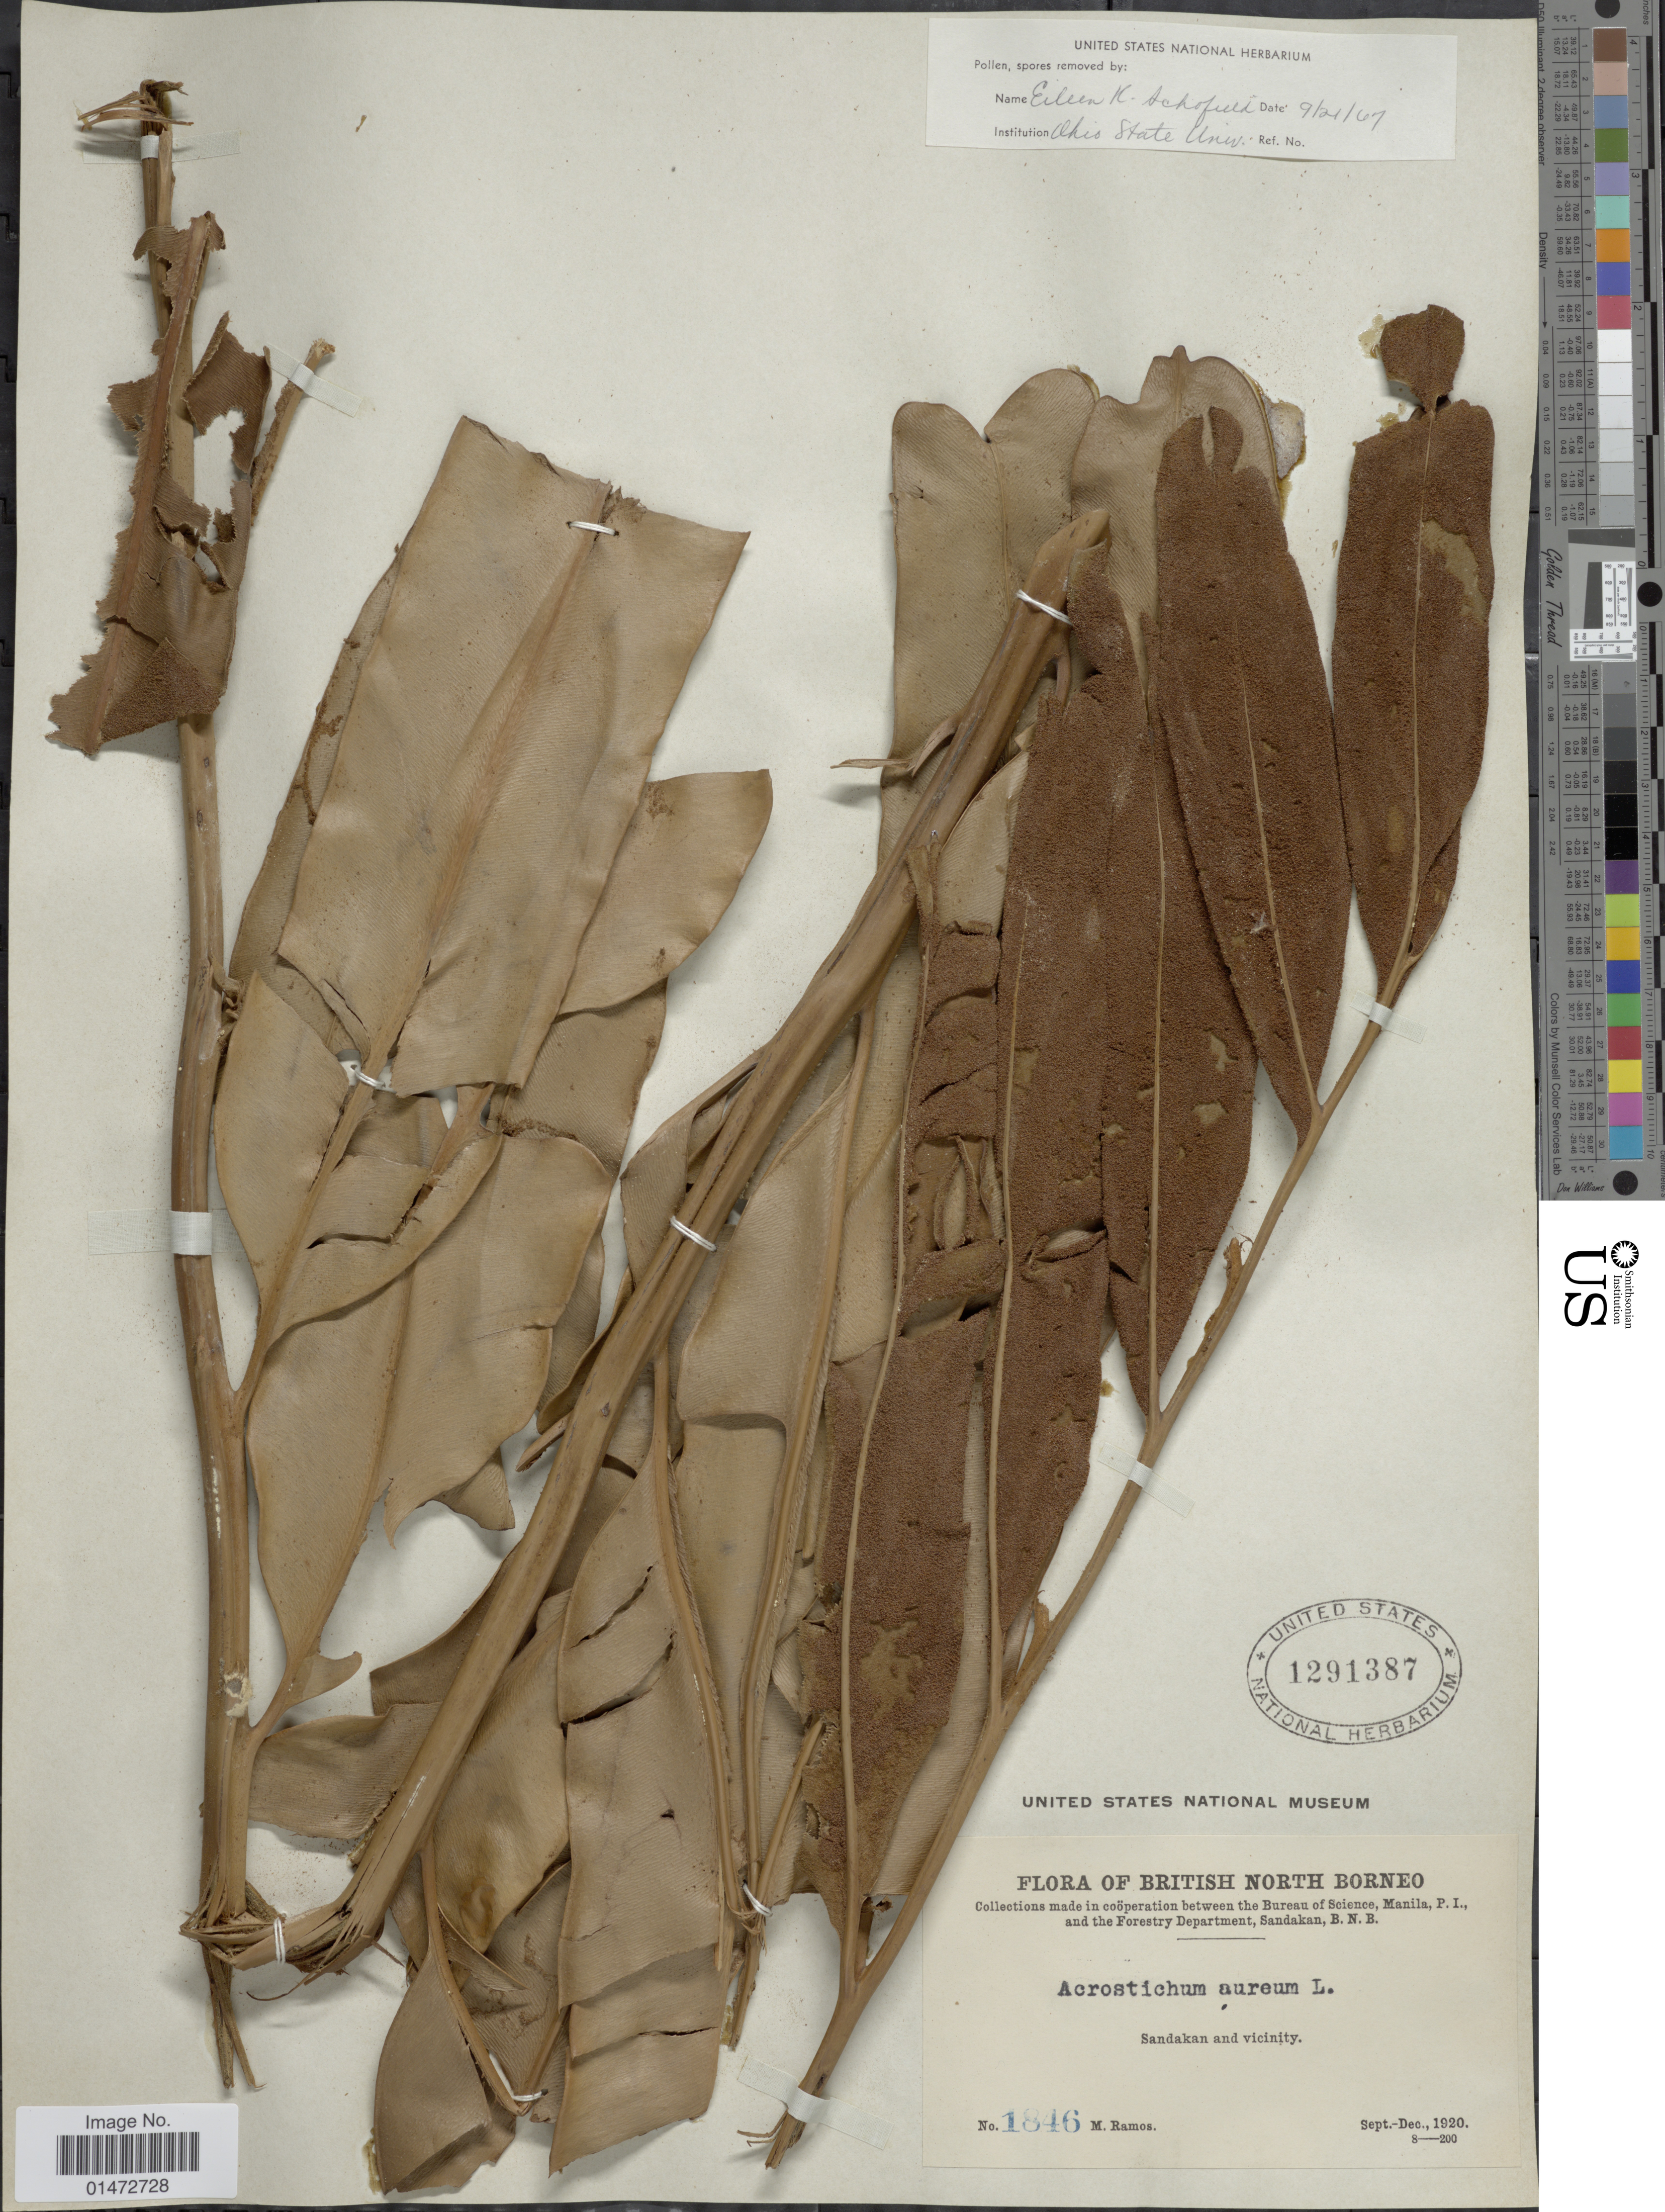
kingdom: Plantae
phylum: Tracheophyta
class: Polypodiopsida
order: Polypodiales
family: Pteridaceae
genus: Acrostichum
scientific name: Acrostichum aureum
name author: L.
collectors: M. Ramos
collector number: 1846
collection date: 1920-09/1920-12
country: Malaysia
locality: British North Borneo. Sandakan and vicinity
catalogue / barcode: US 1291387